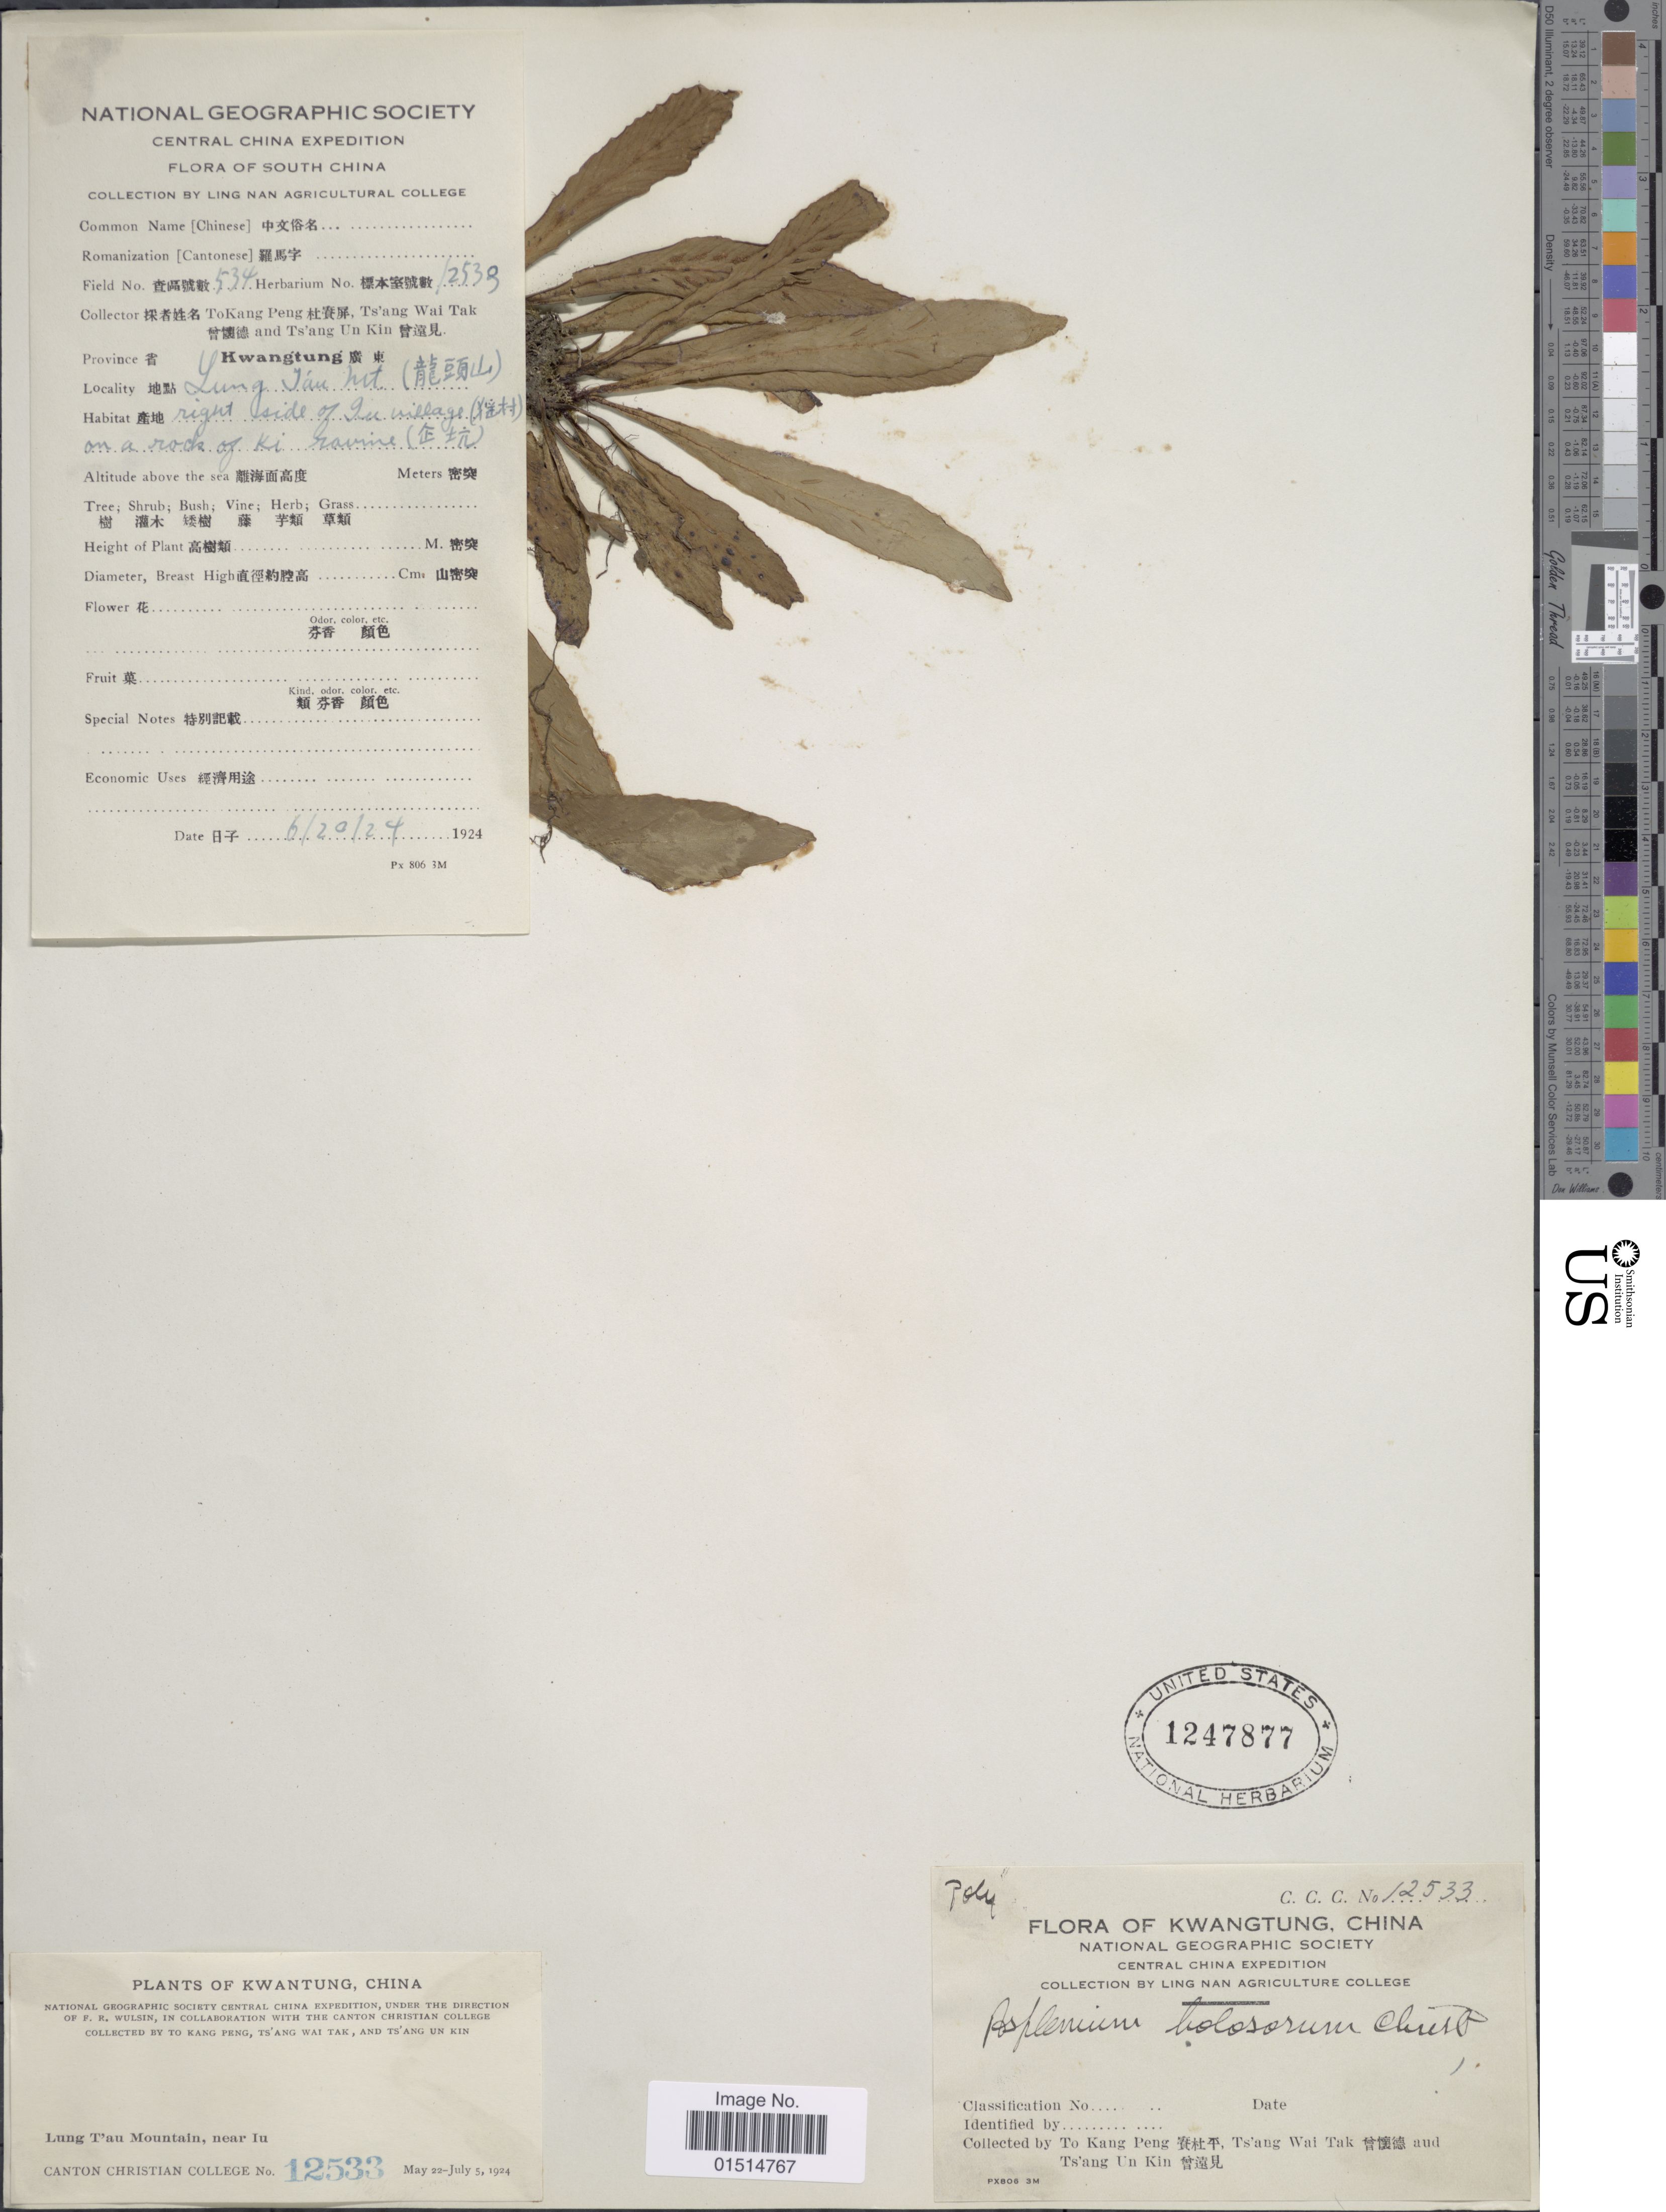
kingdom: Plantae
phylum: Tracheophyta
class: Polypodiopsida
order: Polypodiales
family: Aspleniaceae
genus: Asplenium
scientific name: Asplenium ensiforme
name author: Wall. ex Hook. & Grev.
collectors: T. K. Peng, W. T. Tsang & U. K. Tsang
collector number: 534/12535*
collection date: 1924-06-20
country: China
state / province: Guangdong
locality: Kwantung, Luang T'an Mountain, near Iu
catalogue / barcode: US 1247877